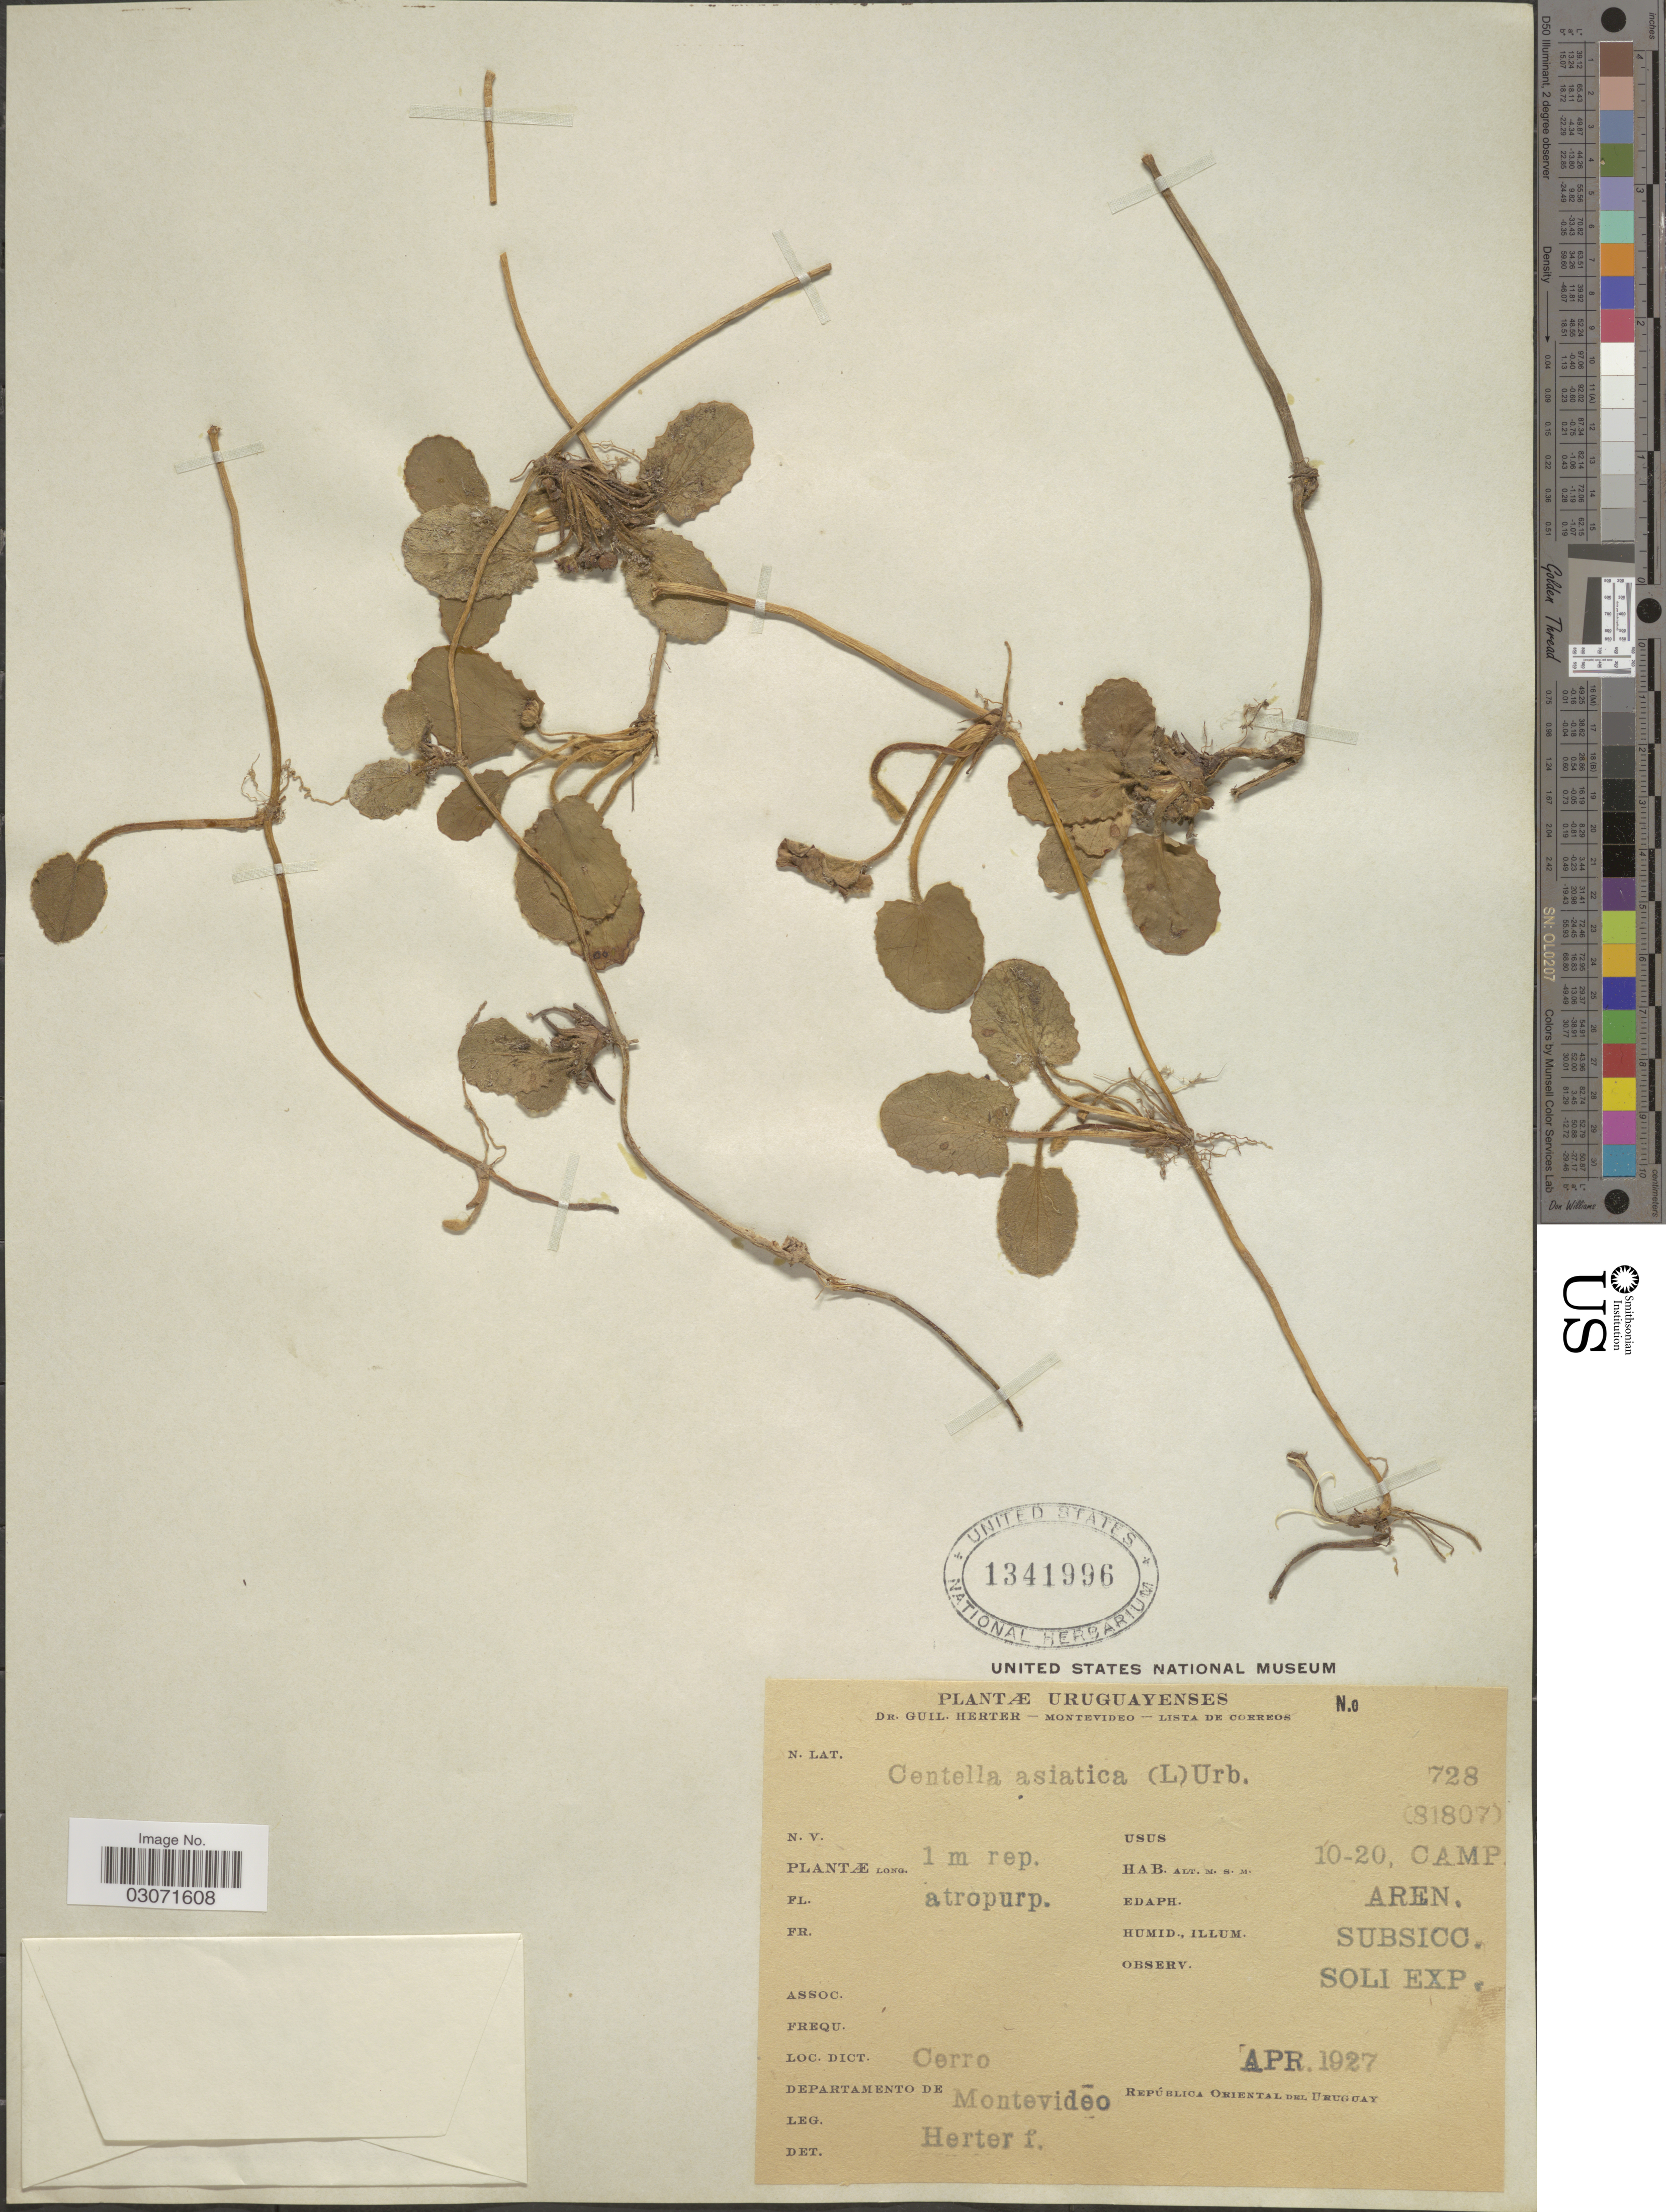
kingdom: Plantae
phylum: Tracheophyta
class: Magnoliopsida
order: Apiales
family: Apiaceae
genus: Centella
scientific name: Centella erecta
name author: (L. f.) Fernald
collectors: F. Herter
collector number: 728 (81807)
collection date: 1927-04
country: Uruguay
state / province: Montevideo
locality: Cerro. Departamento de Montevideo.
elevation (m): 10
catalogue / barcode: US 1341996